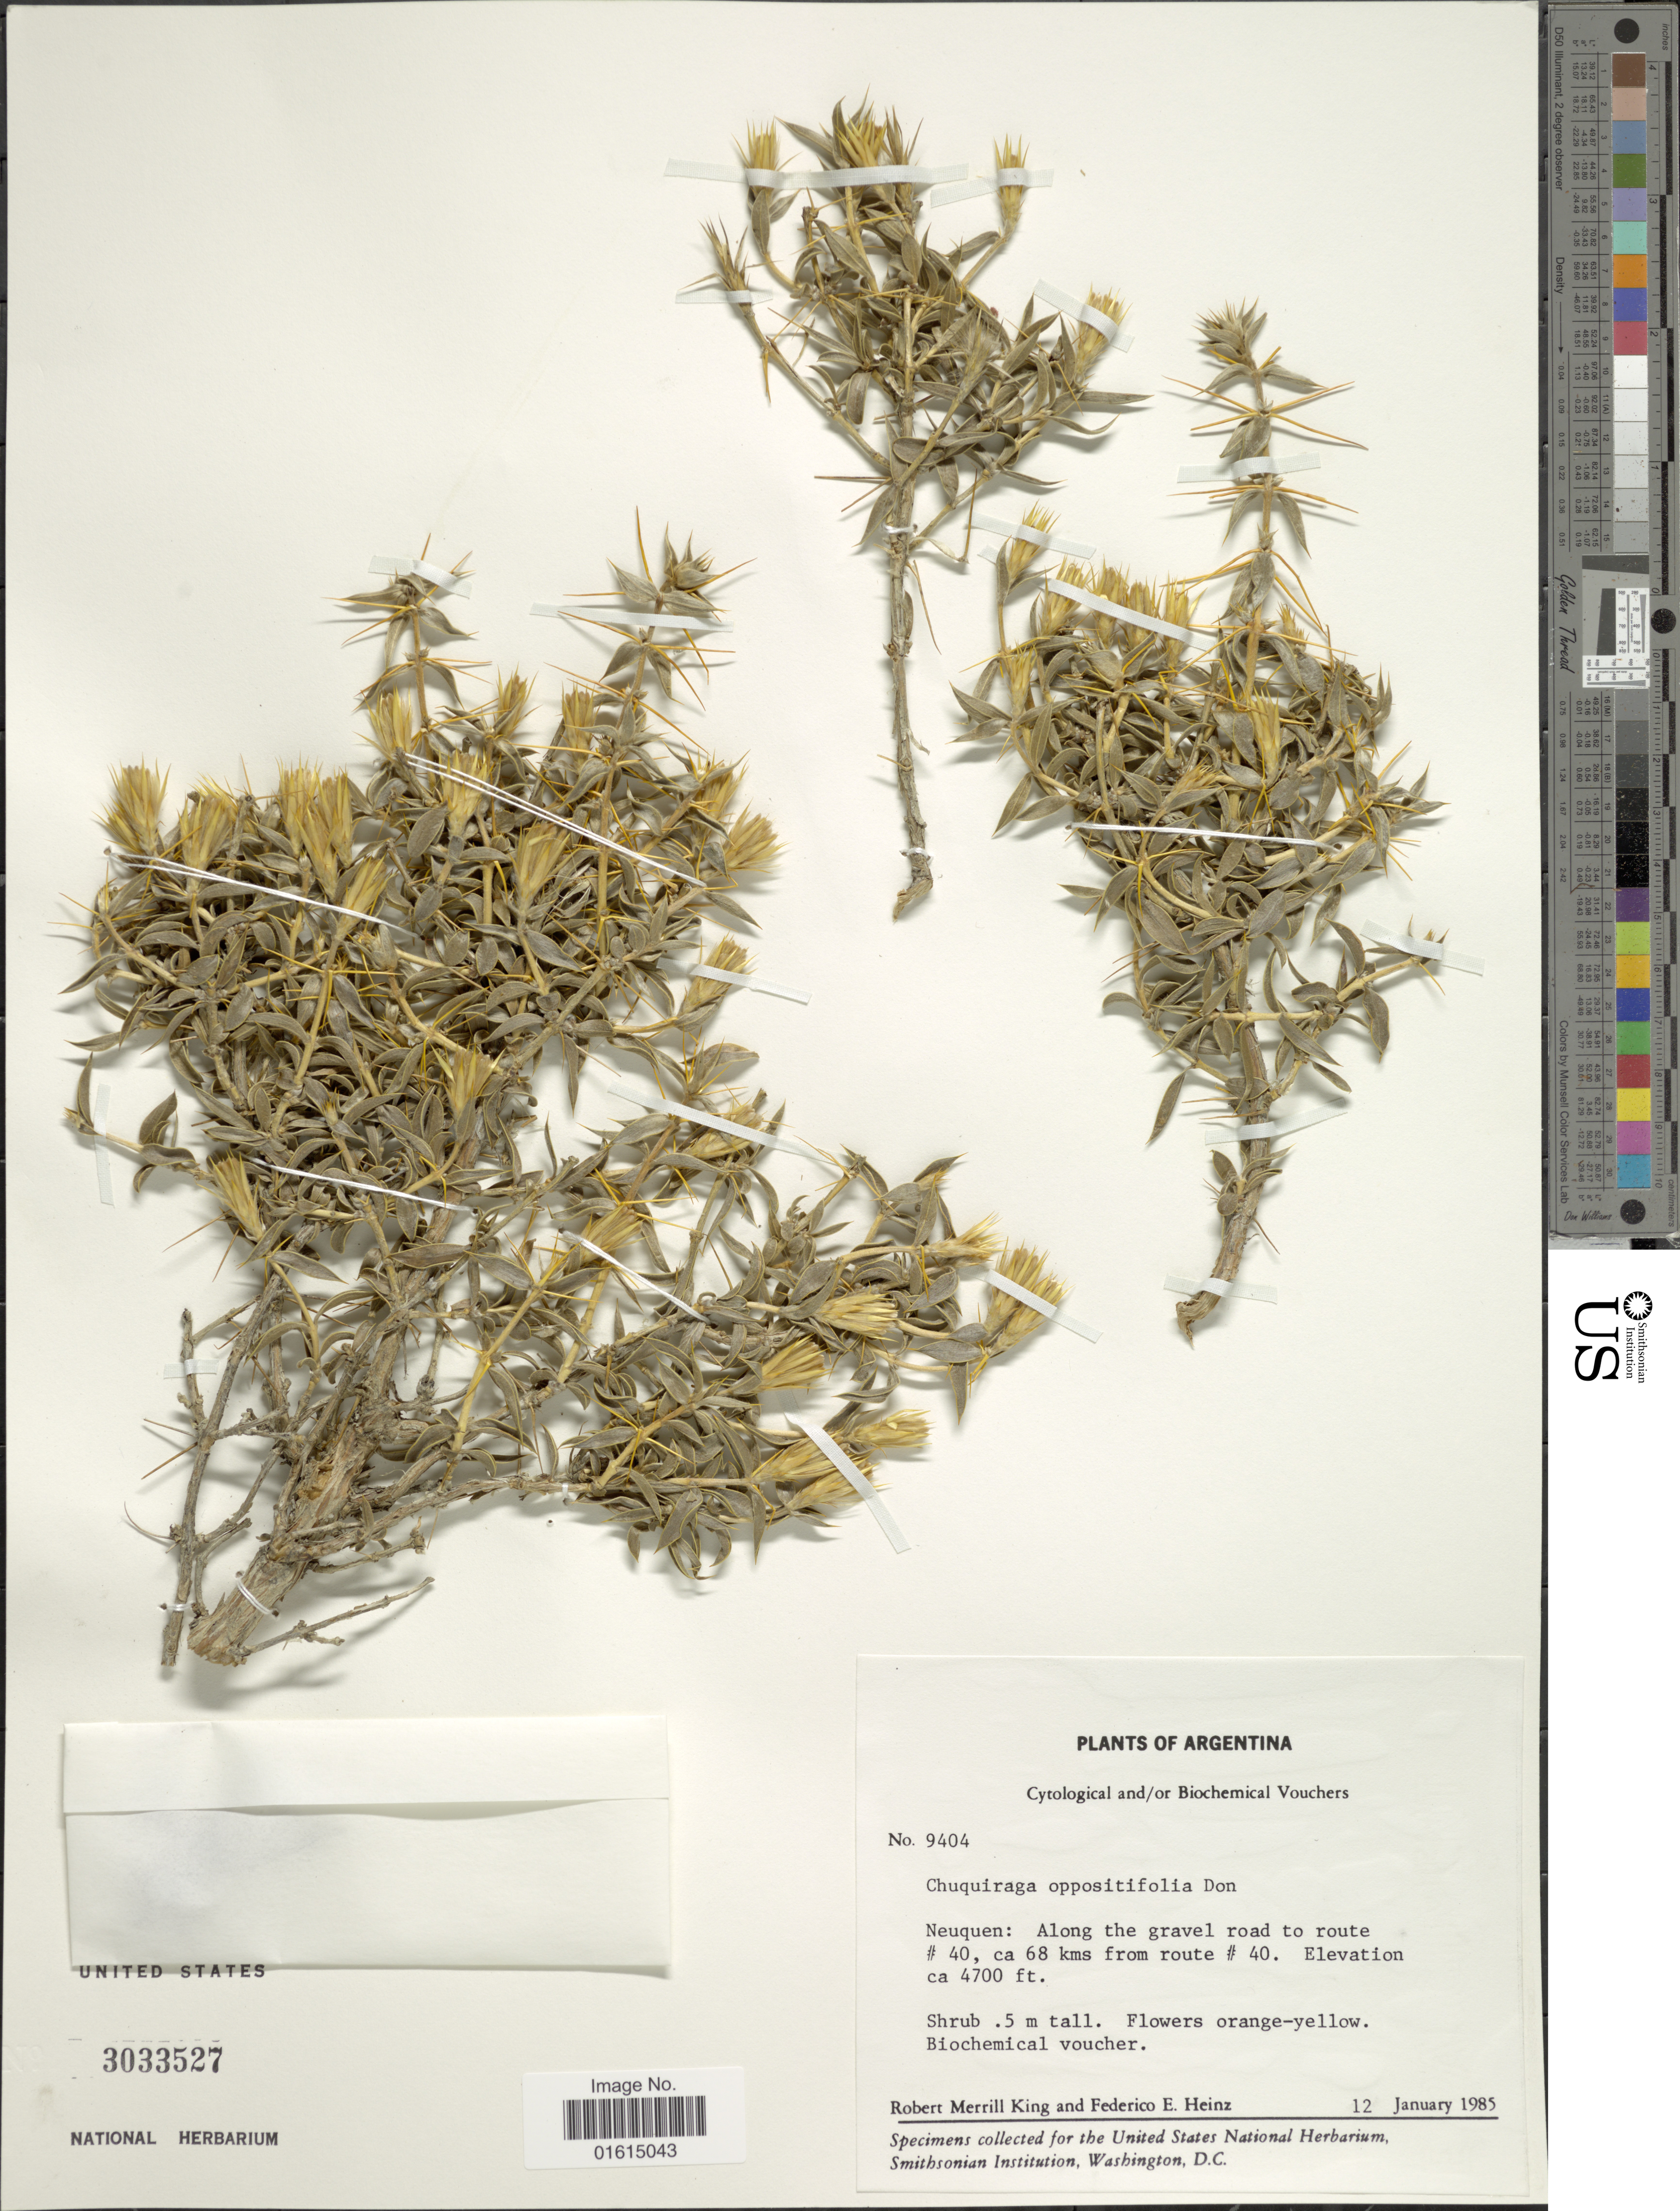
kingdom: Plantae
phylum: Tracheophyta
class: Magnoliopsida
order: Asterales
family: Asteraceae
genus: Chuquiraga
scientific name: Chuquiraga oppositifolia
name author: D. Don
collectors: R. M. King & F. Heinz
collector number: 9404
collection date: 1985-01-12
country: Argentina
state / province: Neuquen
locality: Neuquen, along the gravel road to route #40 ca 68 km s from route #40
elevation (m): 1433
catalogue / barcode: US 3033527